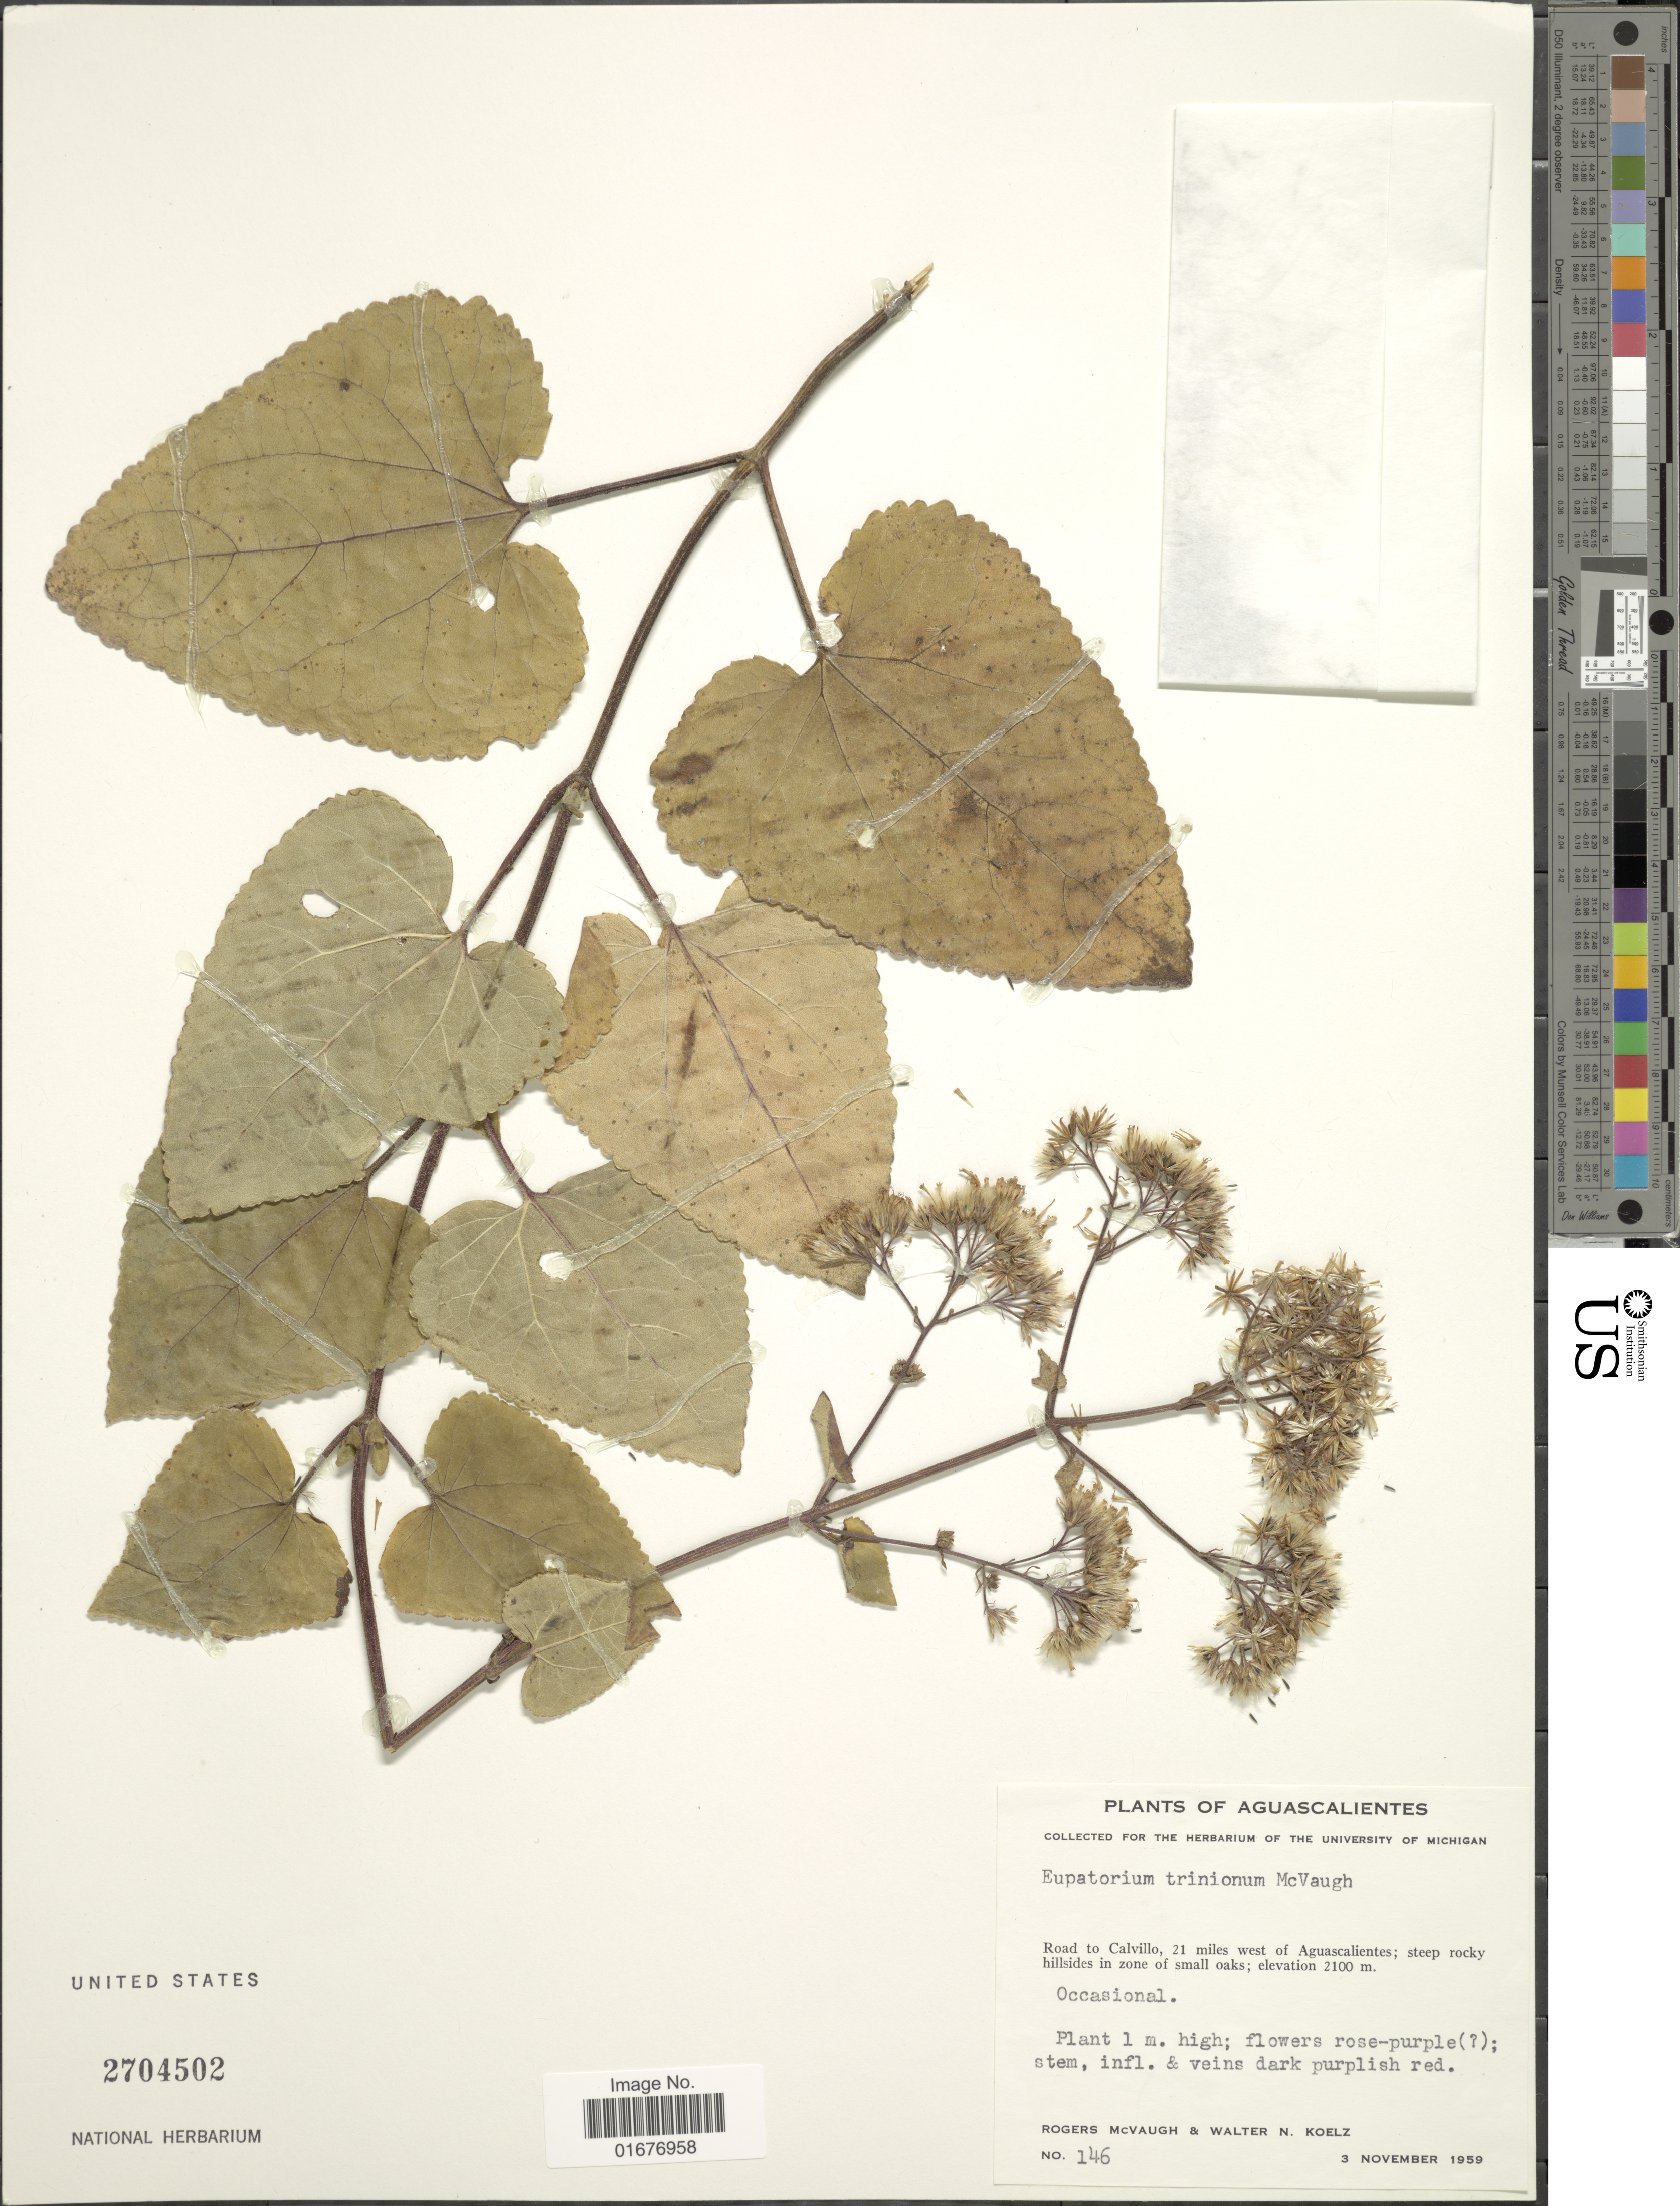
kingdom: Plantae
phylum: Tracheophyta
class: Magnoliopsida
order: Asterales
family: Asteraceae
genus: Ageratina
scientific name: Ageratina triniona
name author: (Mc Vaugh) R.M. King & H. Rob.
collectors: R. McVaugh & W. N. Koelz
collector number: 146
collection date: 1959-11-03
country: Mexico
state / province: Aguascalientes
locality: Road to Calvillo, 21 miles west of Aguascalientes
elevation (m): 2100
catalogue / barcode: US 2704502